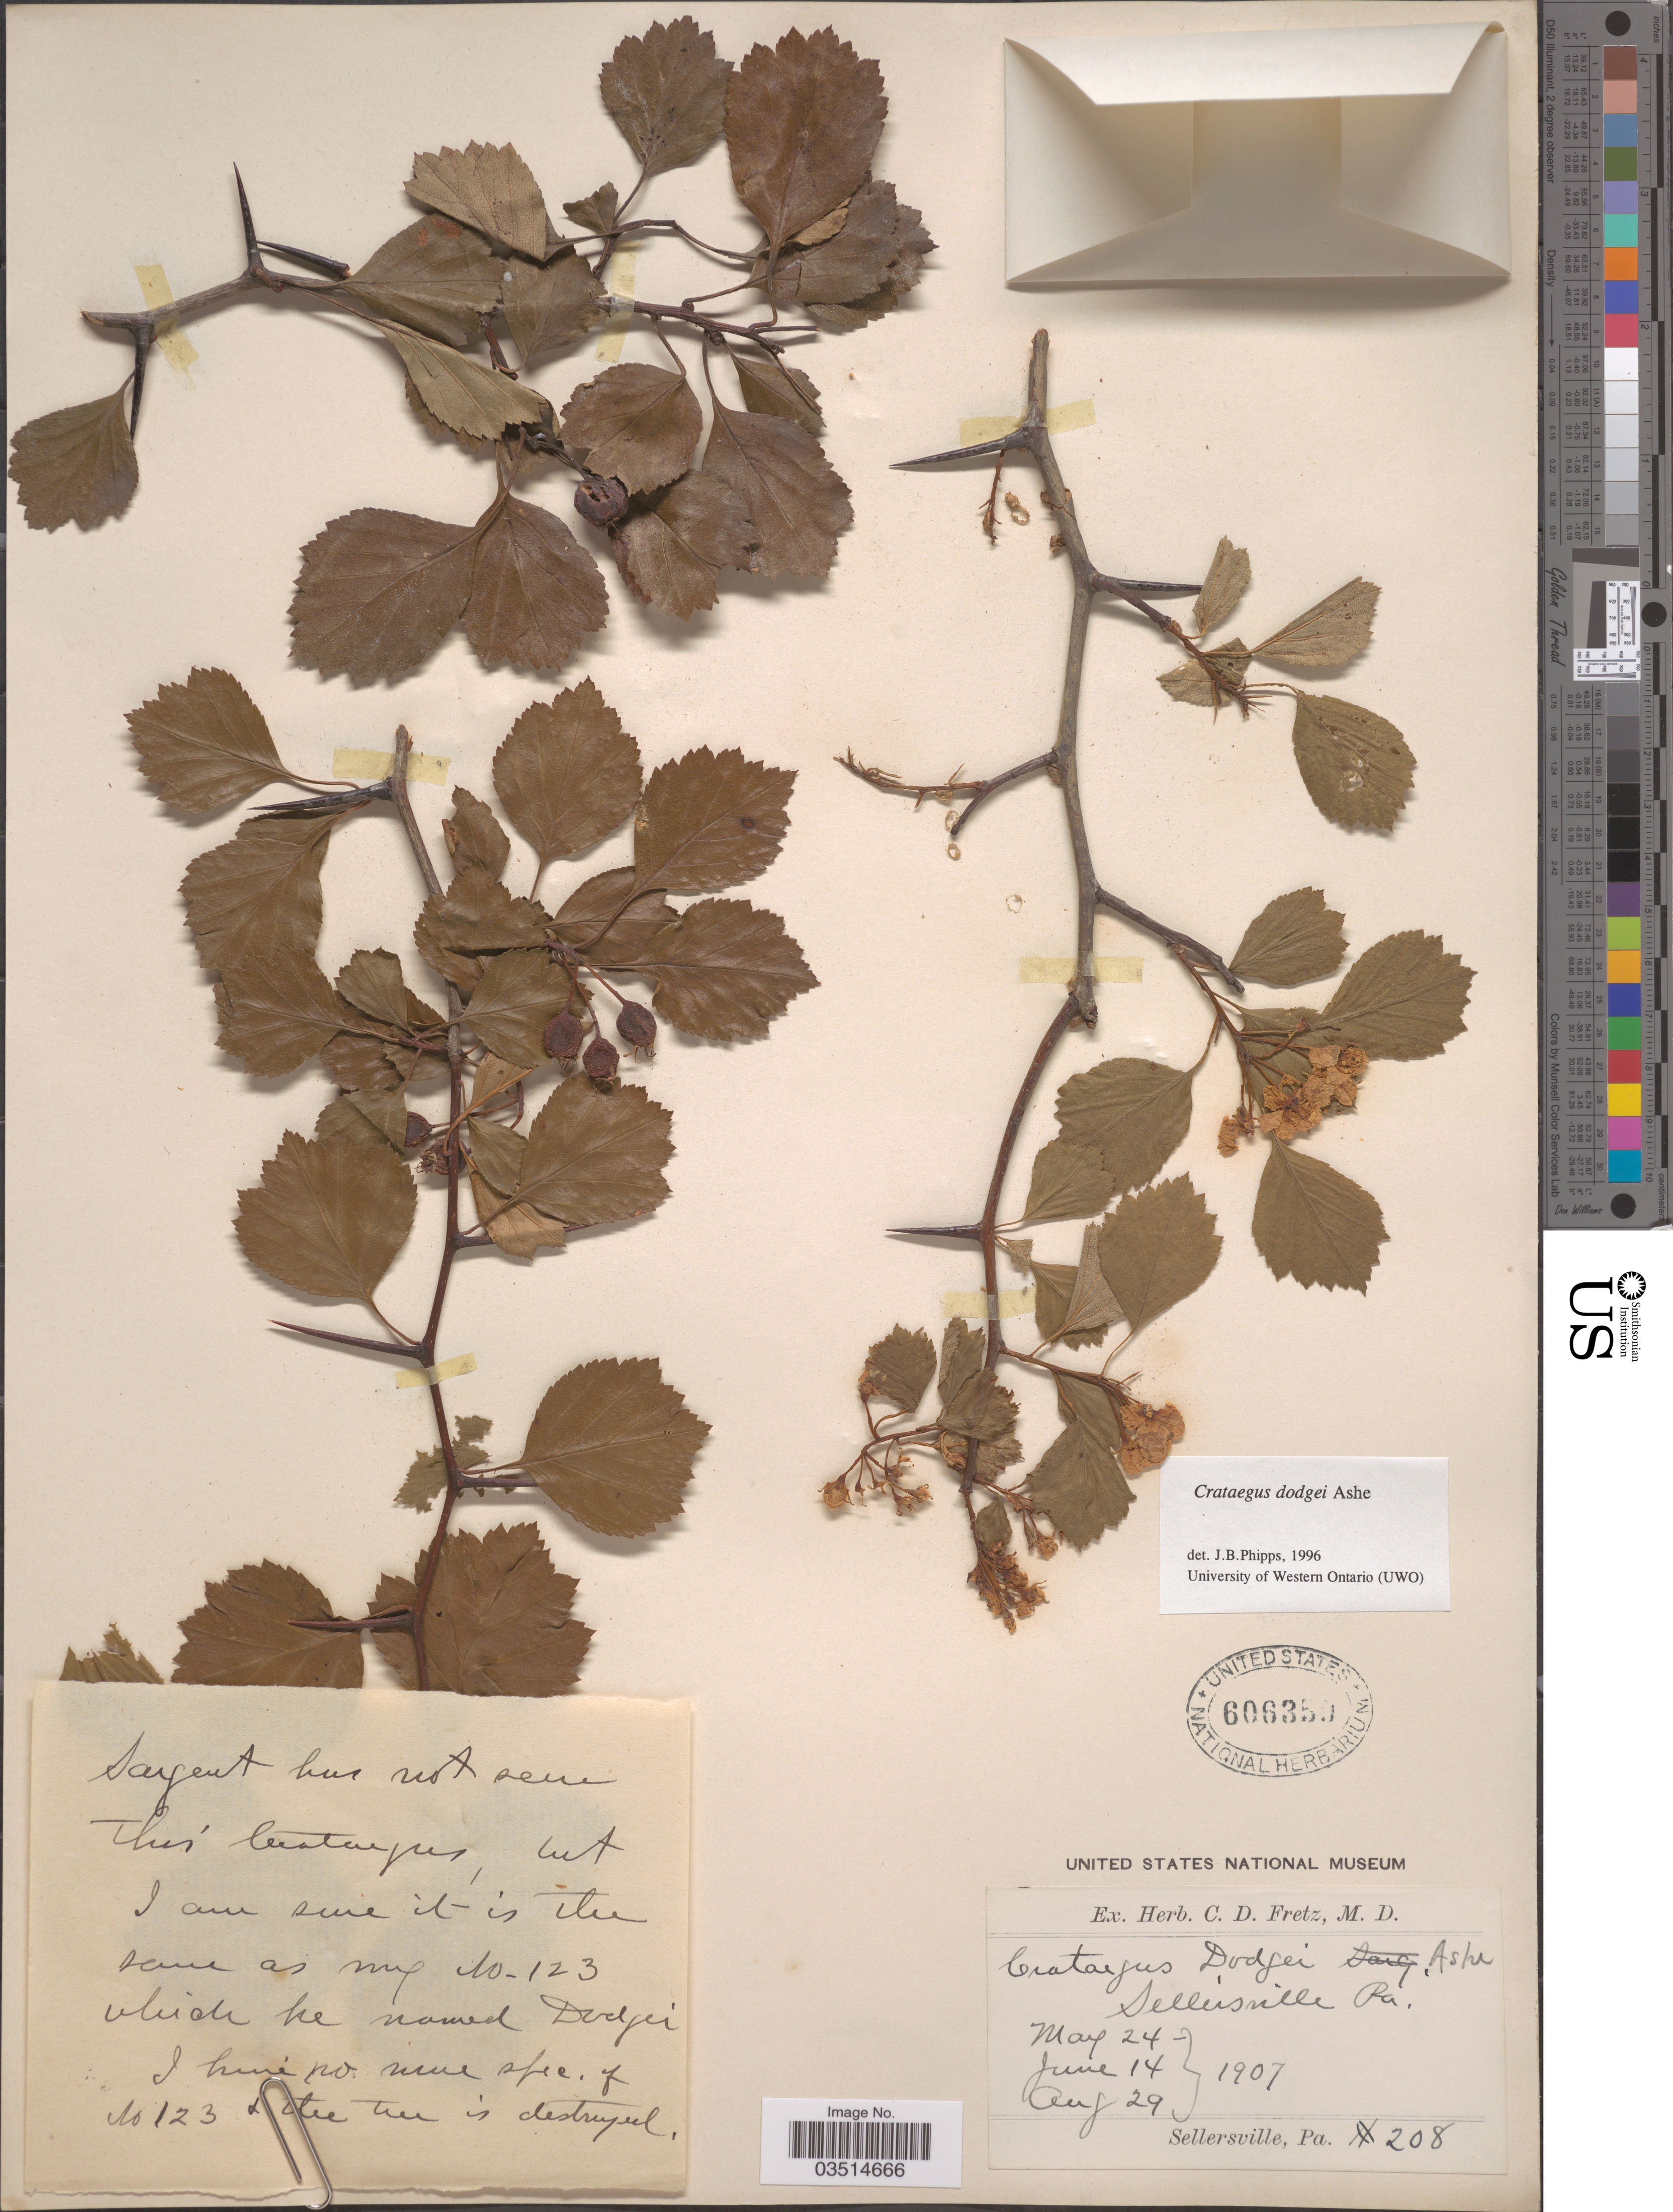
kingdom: Plantae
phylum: Tracheophyta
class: Magnoliopsida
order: Rosales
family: Rosaceae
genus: Crataegus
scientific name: Crataegus dodgei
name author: Ashe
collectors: ex herb. C.D. Fretz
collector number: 208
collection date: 1907-05-24/1907-08-29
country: United States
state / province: Pennsylvania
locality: Sellersville.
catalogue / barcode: US 606359